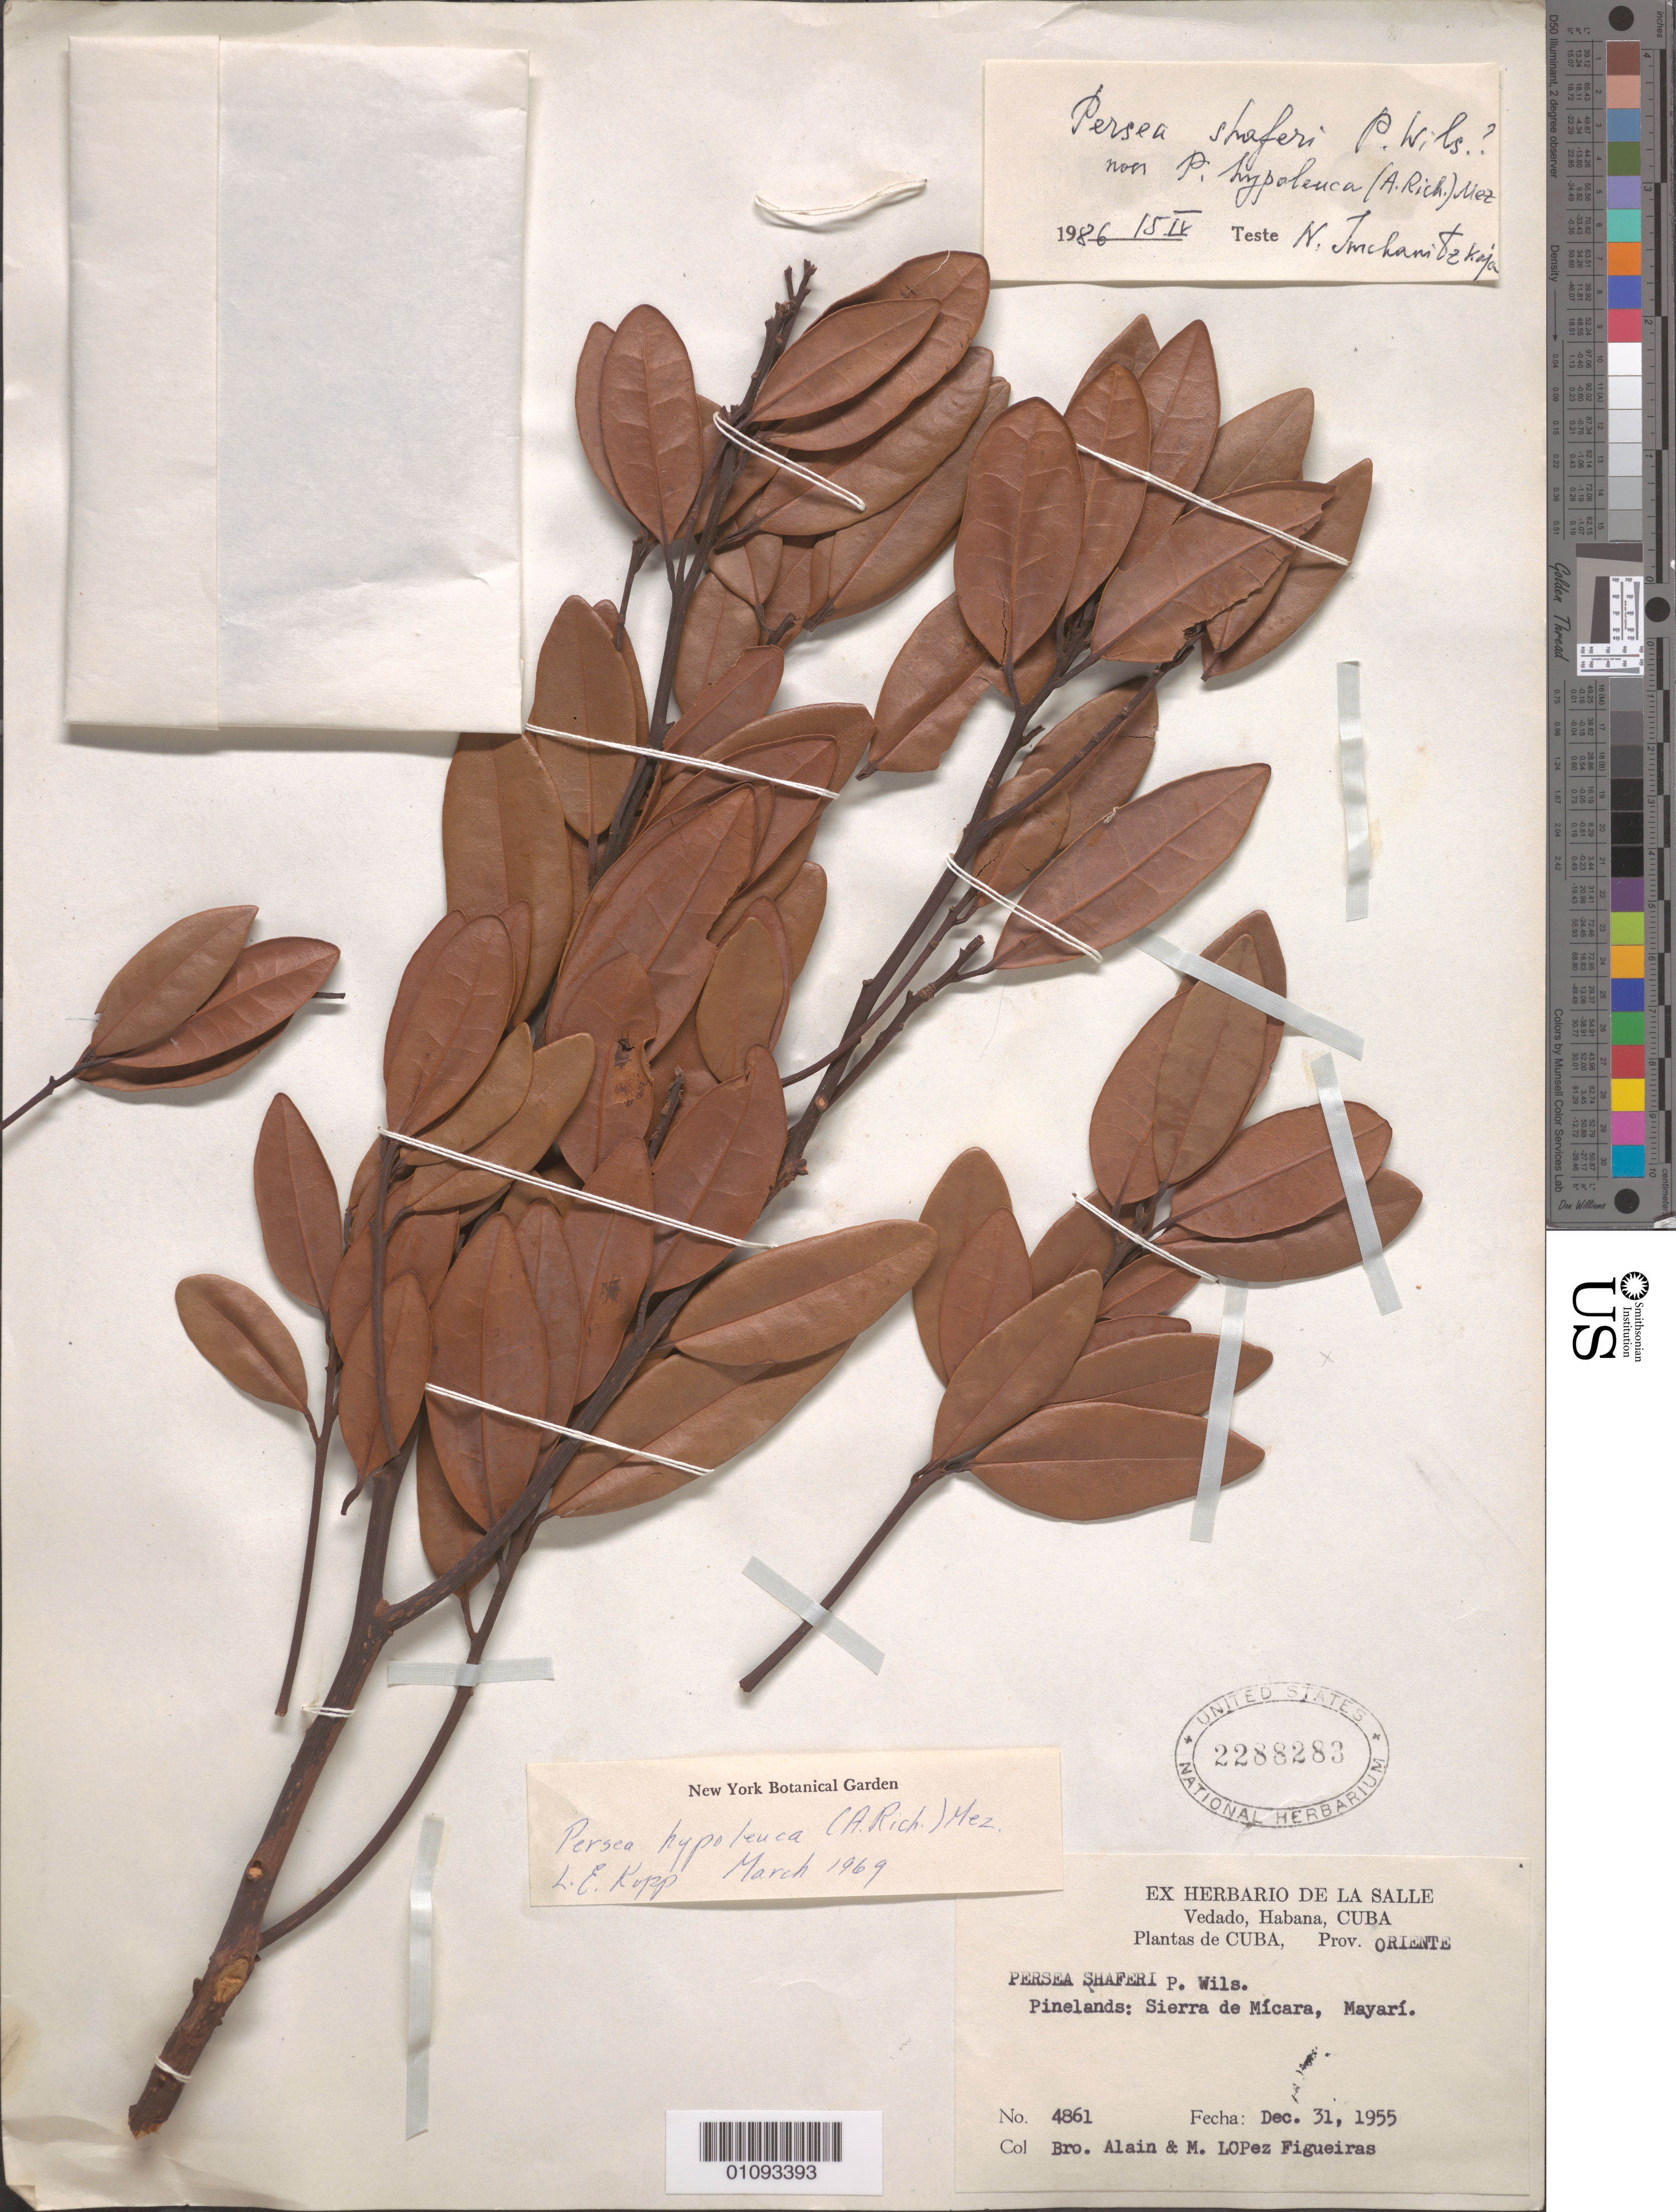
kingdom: Plantae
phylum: Tracheophyta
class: Magnoliopsida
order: Laurales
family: Lauraceae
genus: Persea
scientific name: Persea shaferi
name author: P. Wilson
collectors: A. H. Liogier & M. López Figueiras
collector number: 4861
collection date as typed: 31 Dec 1955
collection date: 1955-12-31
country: Cuba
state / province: Oriente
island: Cuba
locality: Sierra de Micara, Mayari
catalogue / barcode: US 2288283